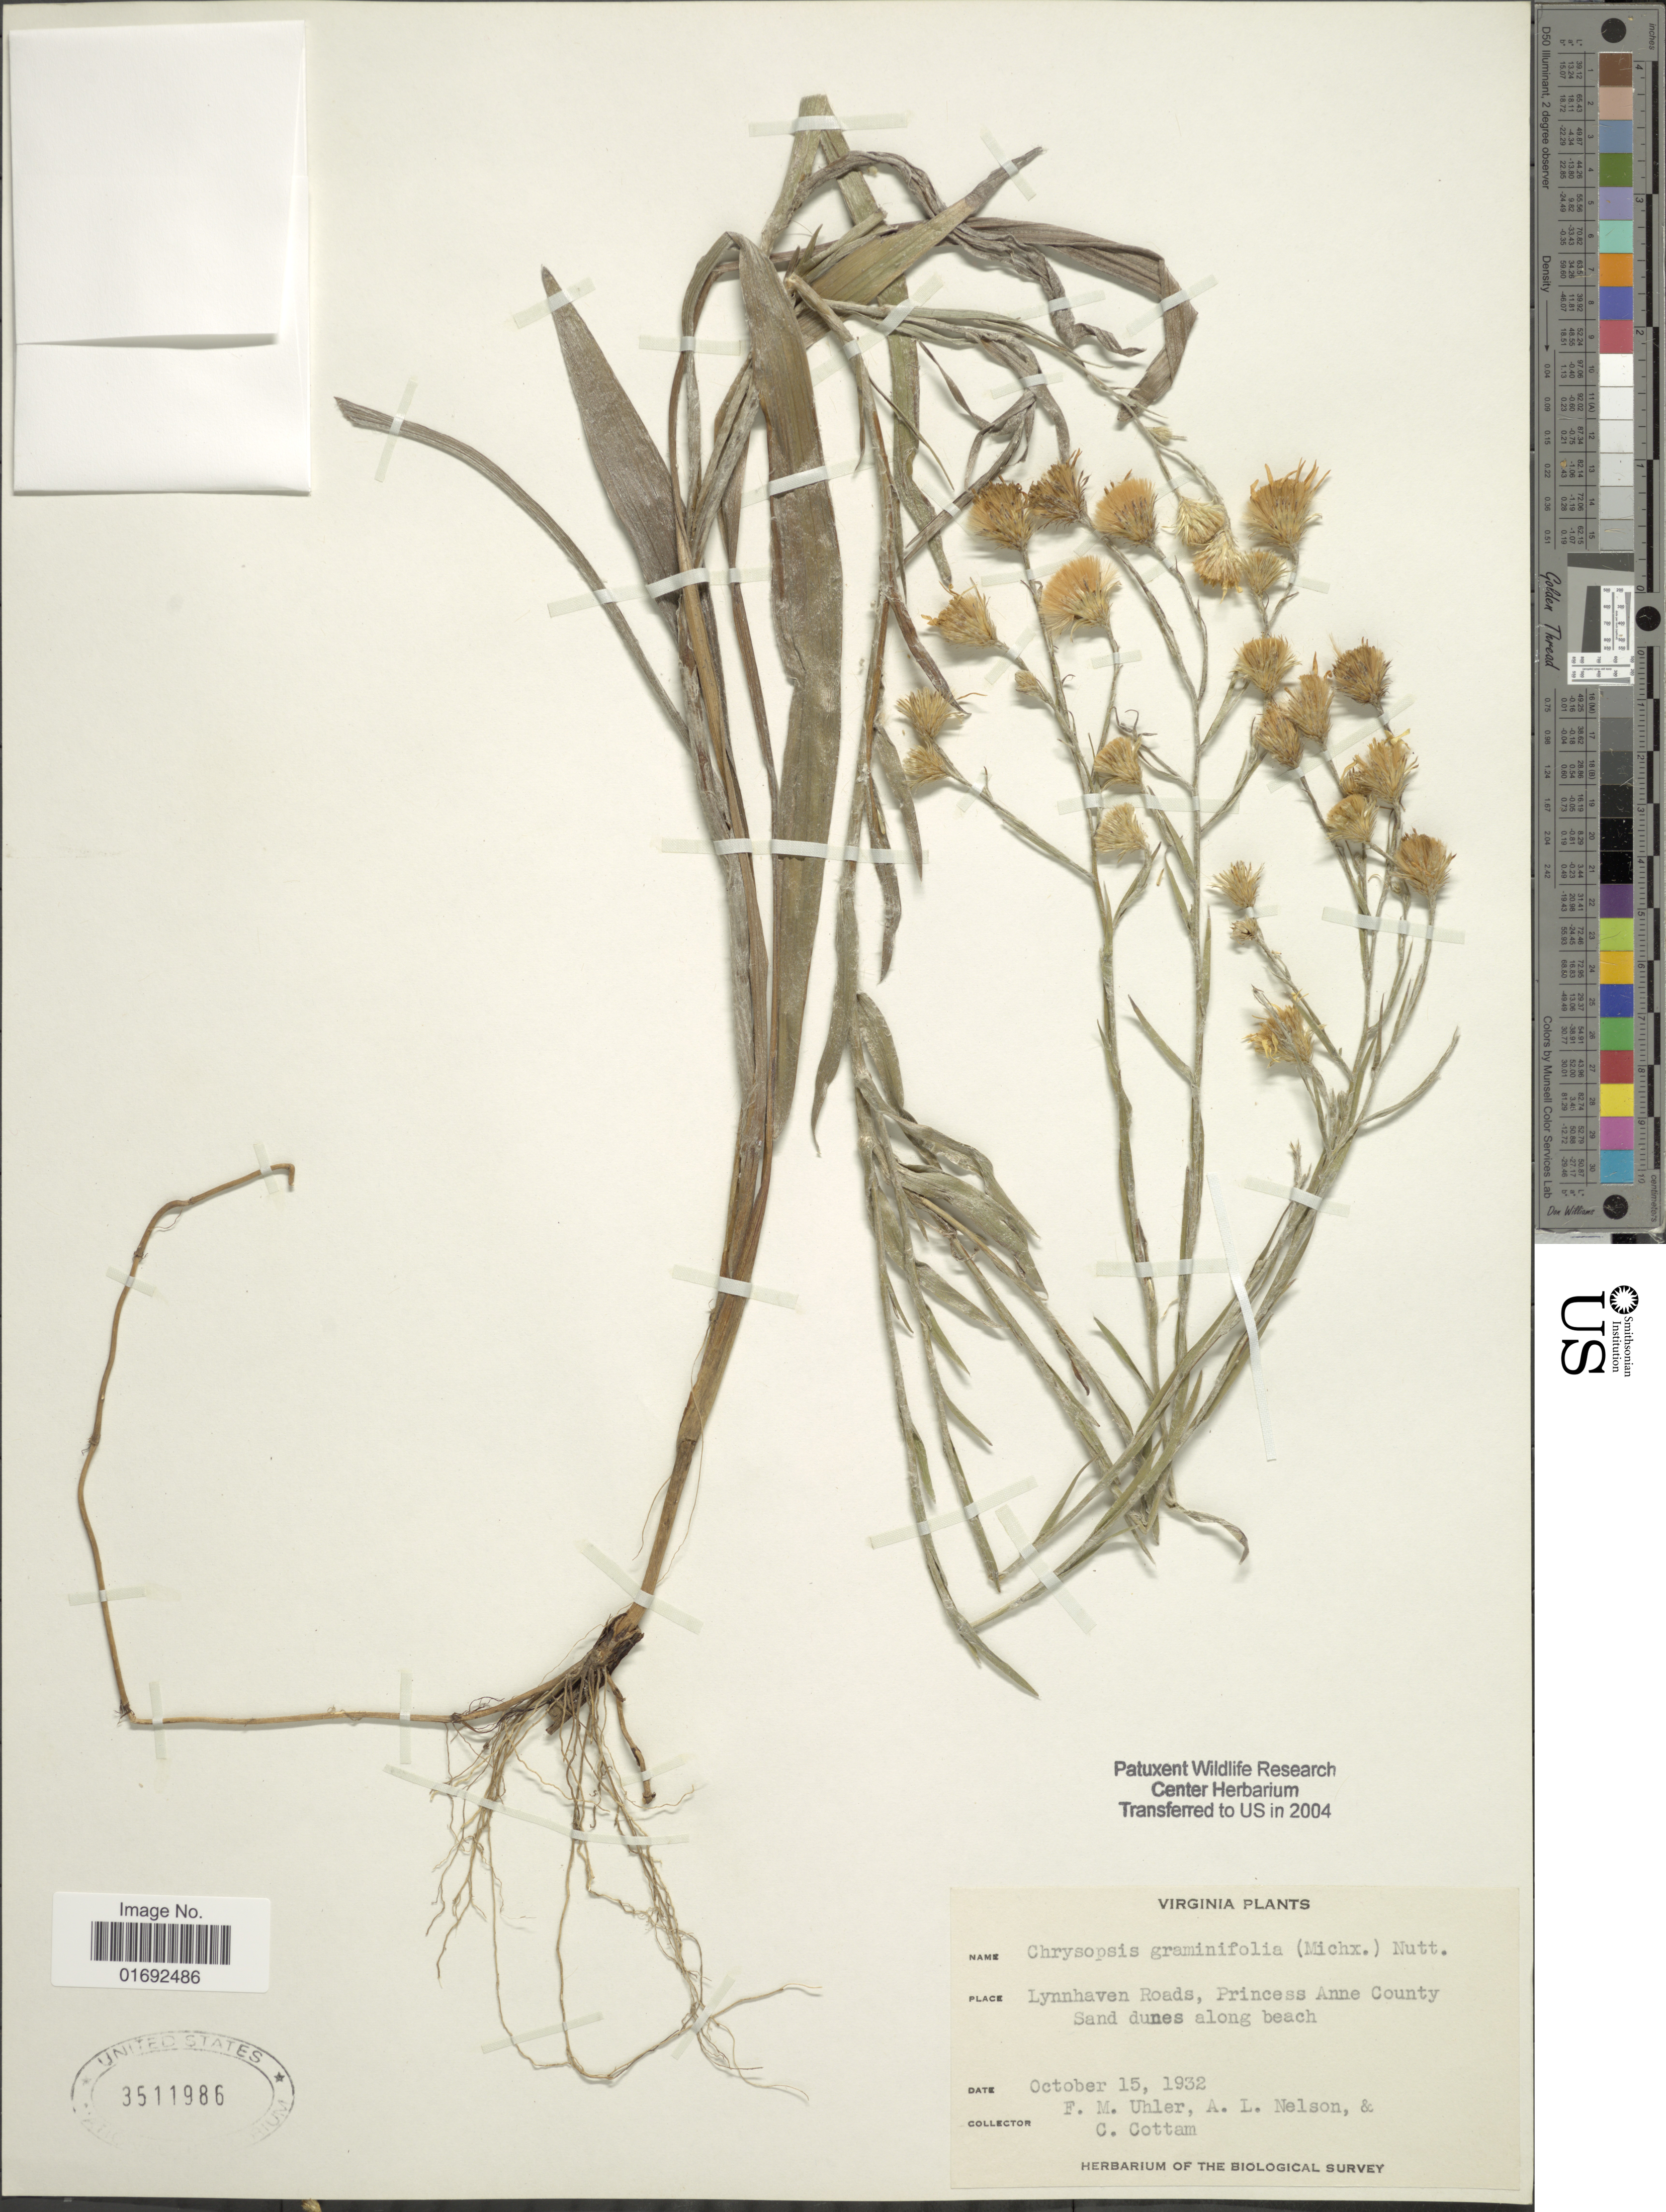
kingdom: Plantae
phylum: Tracheophyta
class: Magnoliopsida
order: Asterales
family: Asteraceae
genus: Pityopsis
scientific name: Pityopsis graminifolia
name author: (Michx.) Nutt.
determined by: Urbatsch, Lowell E., Curator (LSU), Louisiana State University (UNITED STATES)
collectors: F. M. Uhler, A. L. Nelson & C. Cottam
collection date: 1932-10-15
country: United States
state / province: Virginia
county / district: City of Virginia Beach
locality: Lynnhaven Roads, Princess Anne County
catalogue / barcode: US 3511986